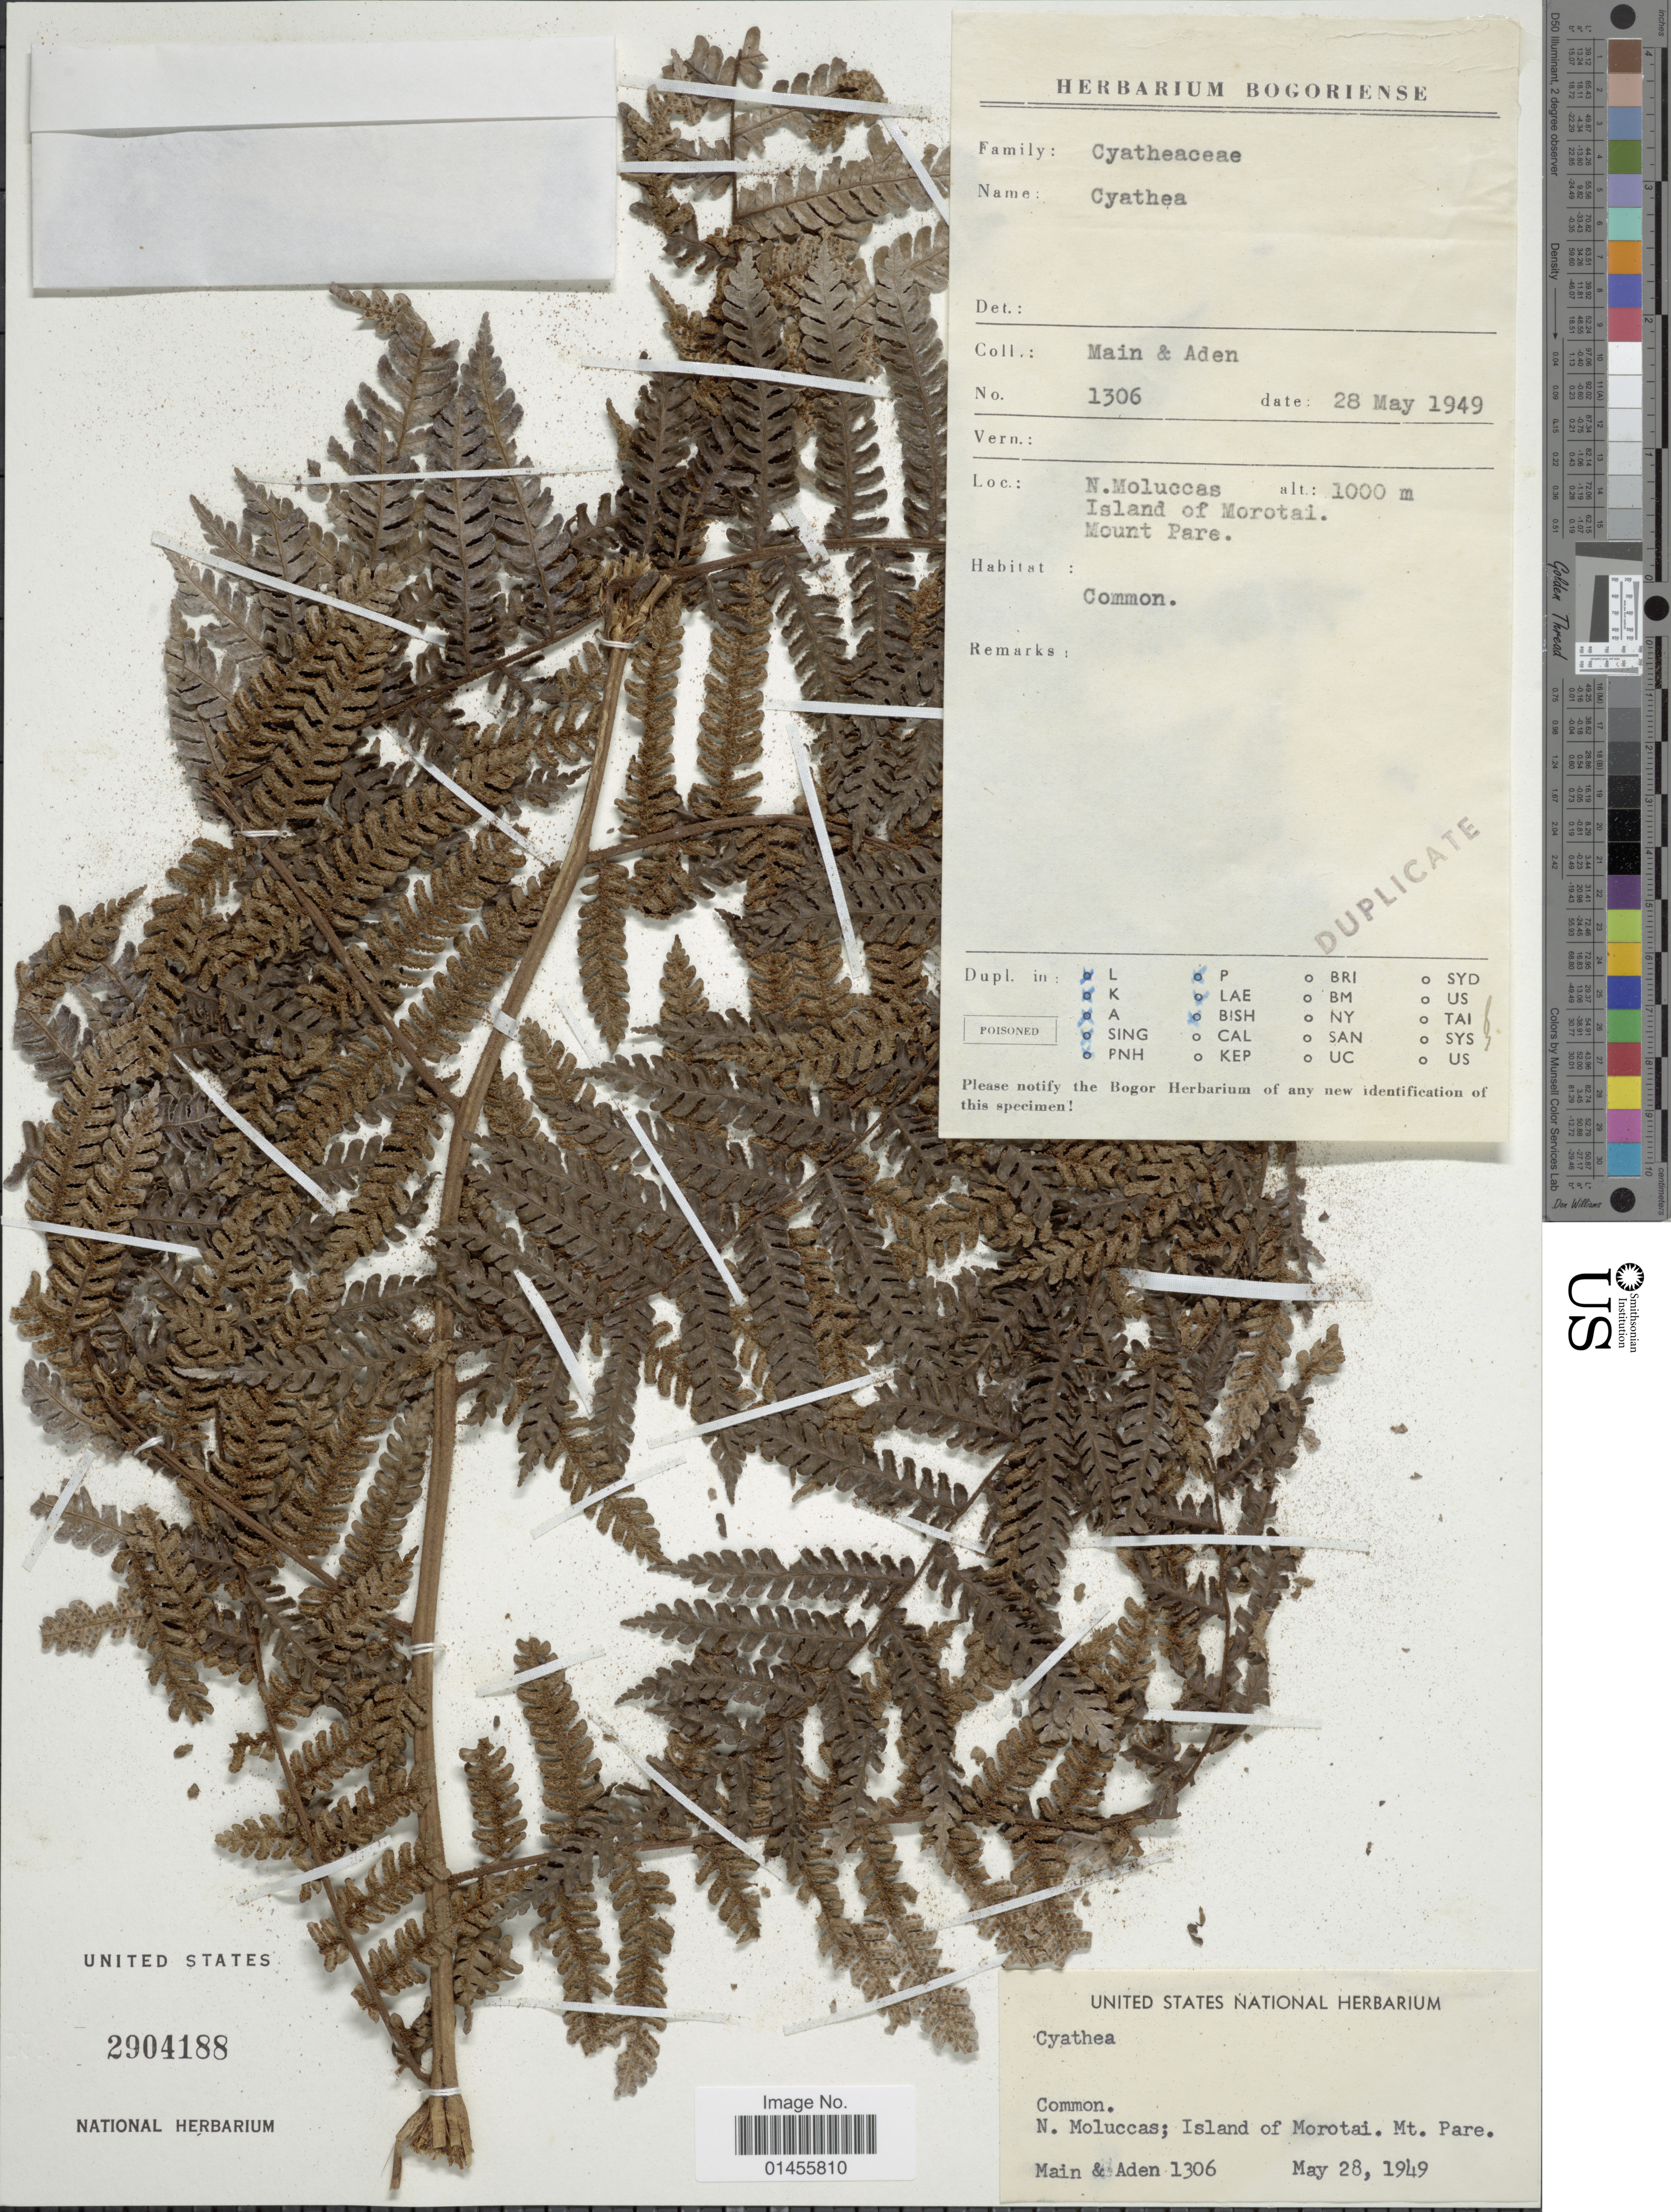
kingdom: Plantae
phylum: Tracheophyta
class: Polypodiopsida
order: Cyatheales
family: Cyatheaceae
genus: Alsophila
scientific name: Alsophila sp.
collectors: -. Main & -- Aden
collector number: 1306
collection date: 1949-05-28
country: Indonesia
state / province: Maluku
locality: N. Moluccass; Island of Morotai. Mt. Pare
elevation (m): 1000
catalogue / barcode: US 2904188